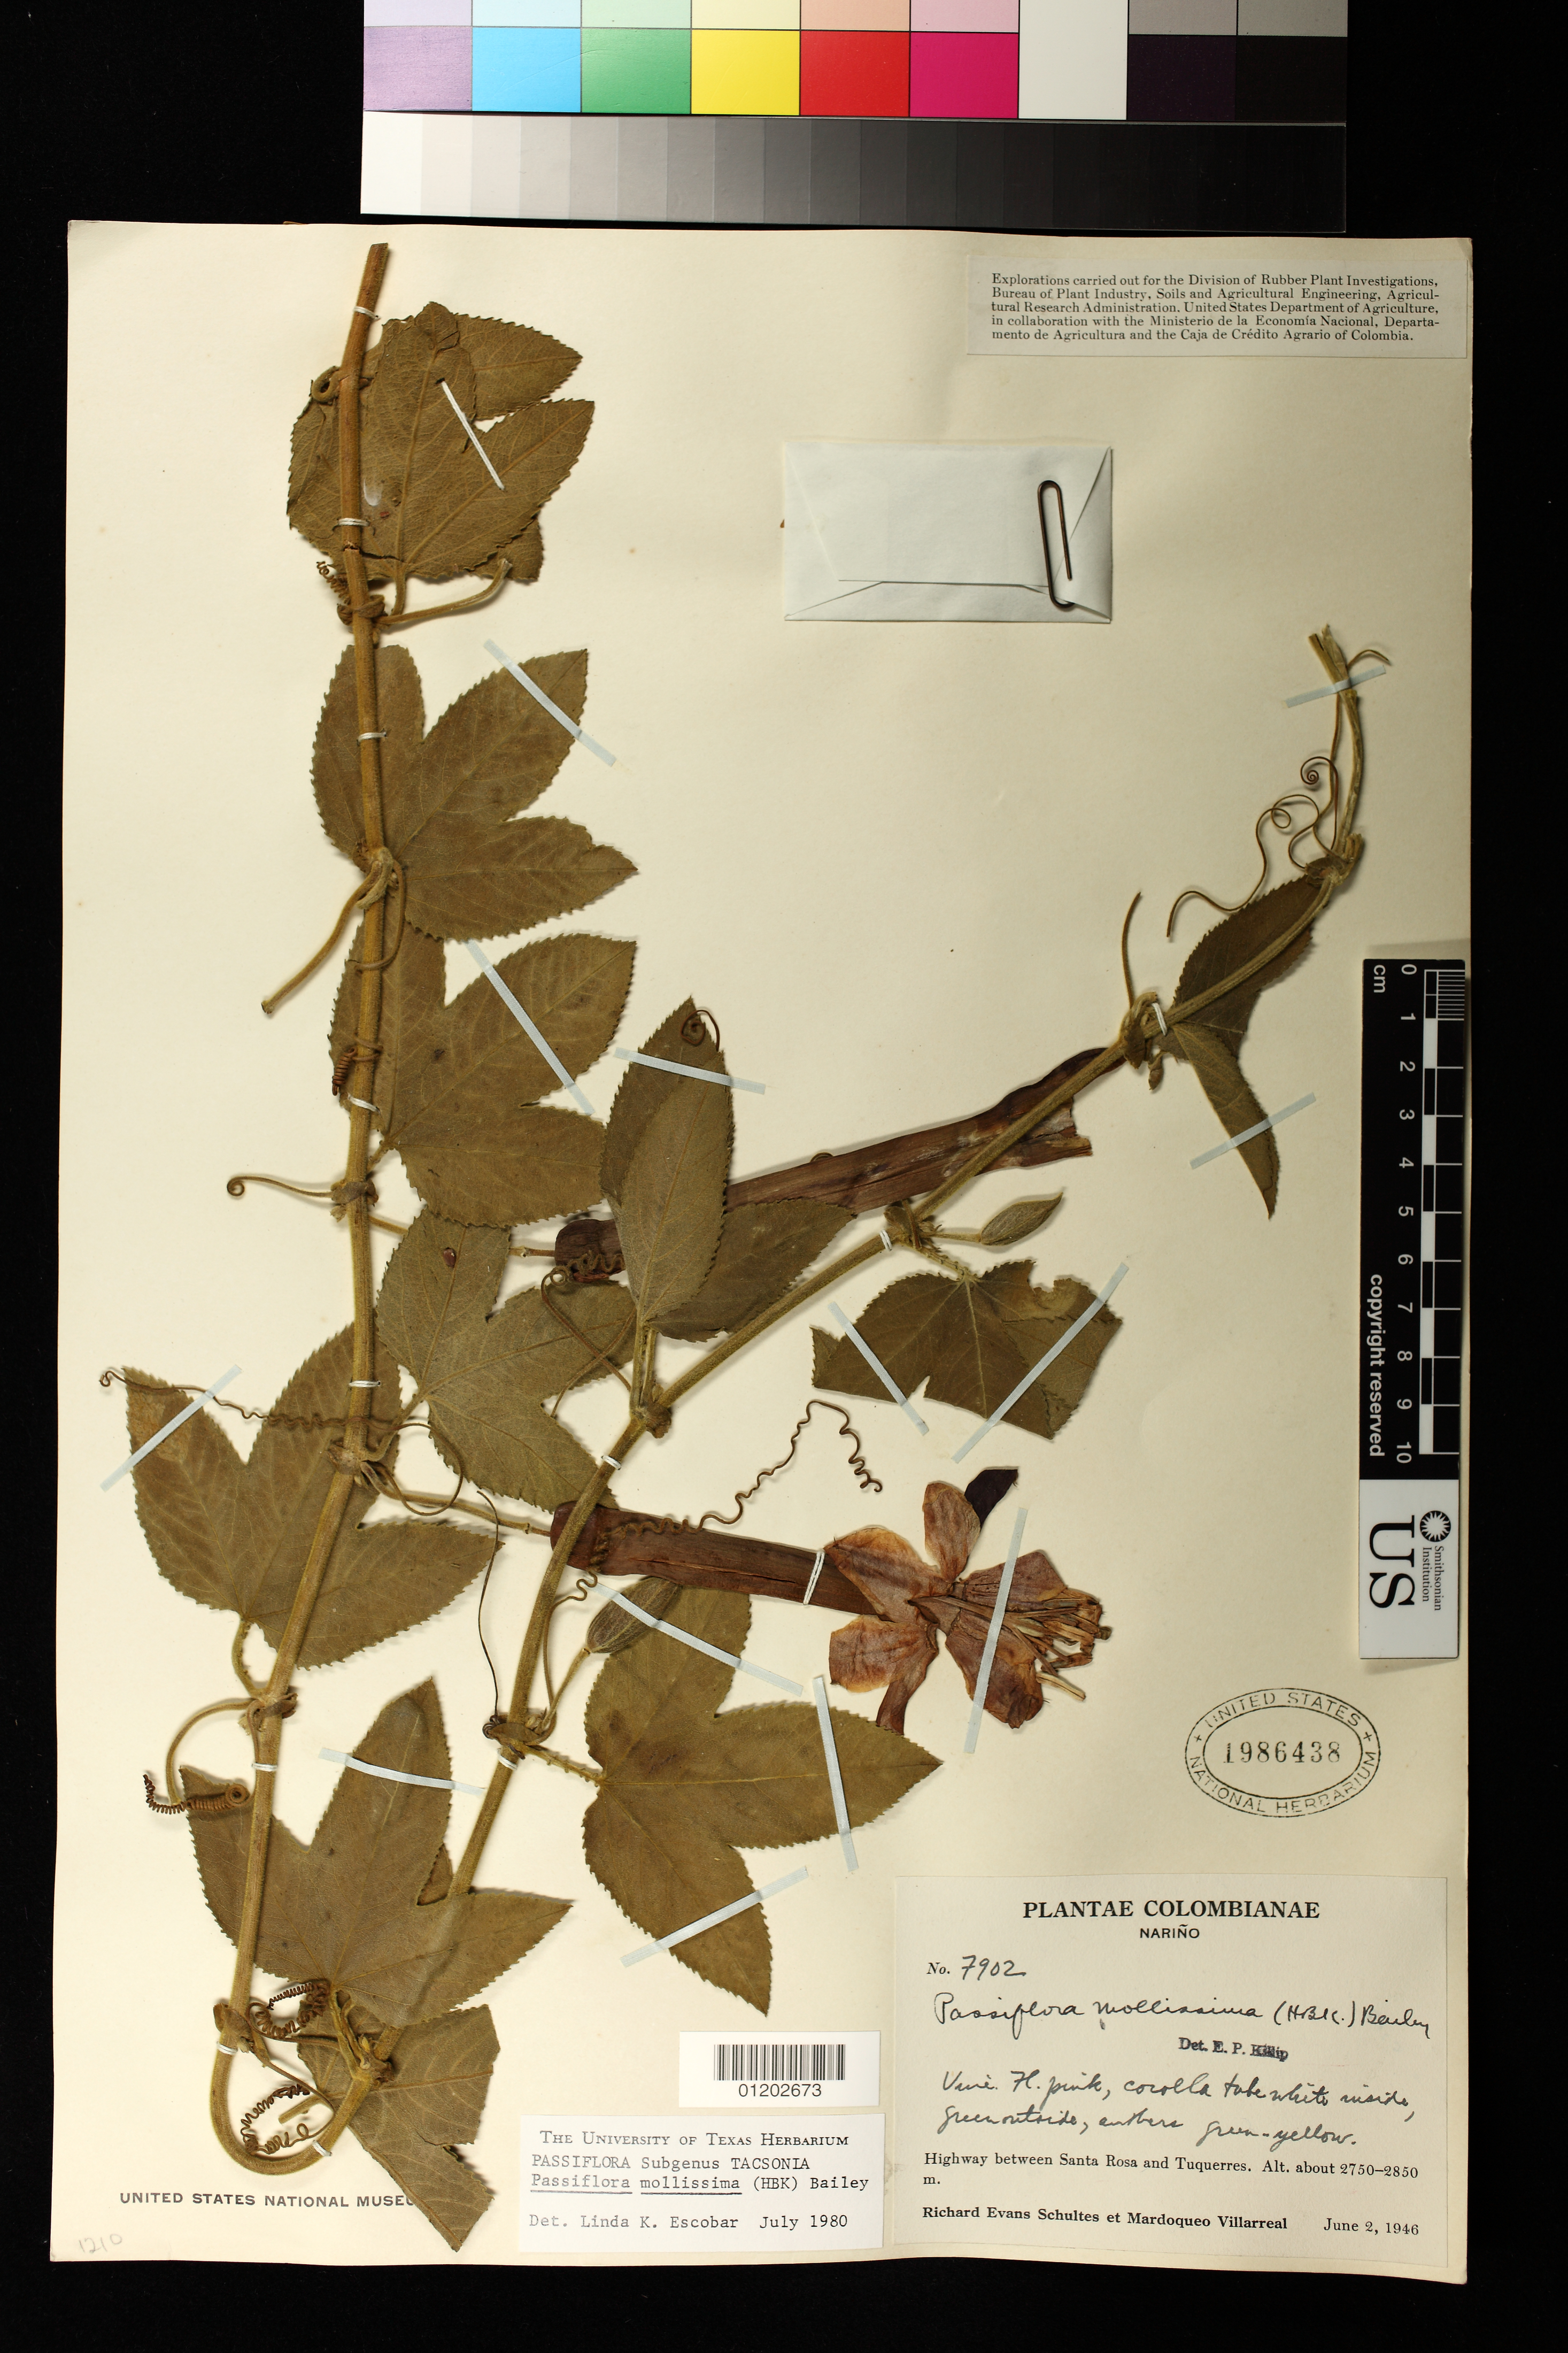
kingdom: Plantae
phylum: Tracheophyta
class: Magnoliopsida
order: Malpighiales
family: Passifloraceae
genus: Passiflora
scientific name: Passiflora mollissima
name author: (Kunth) L.H. Bailey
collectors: R. E. Schultes & M. Villarreal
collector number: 7902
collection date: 1946-06-02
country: Colombia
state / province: Nariño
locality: Highway between Santa Rosa and Tuquerres.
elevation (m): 2750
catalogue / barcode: US 1986438